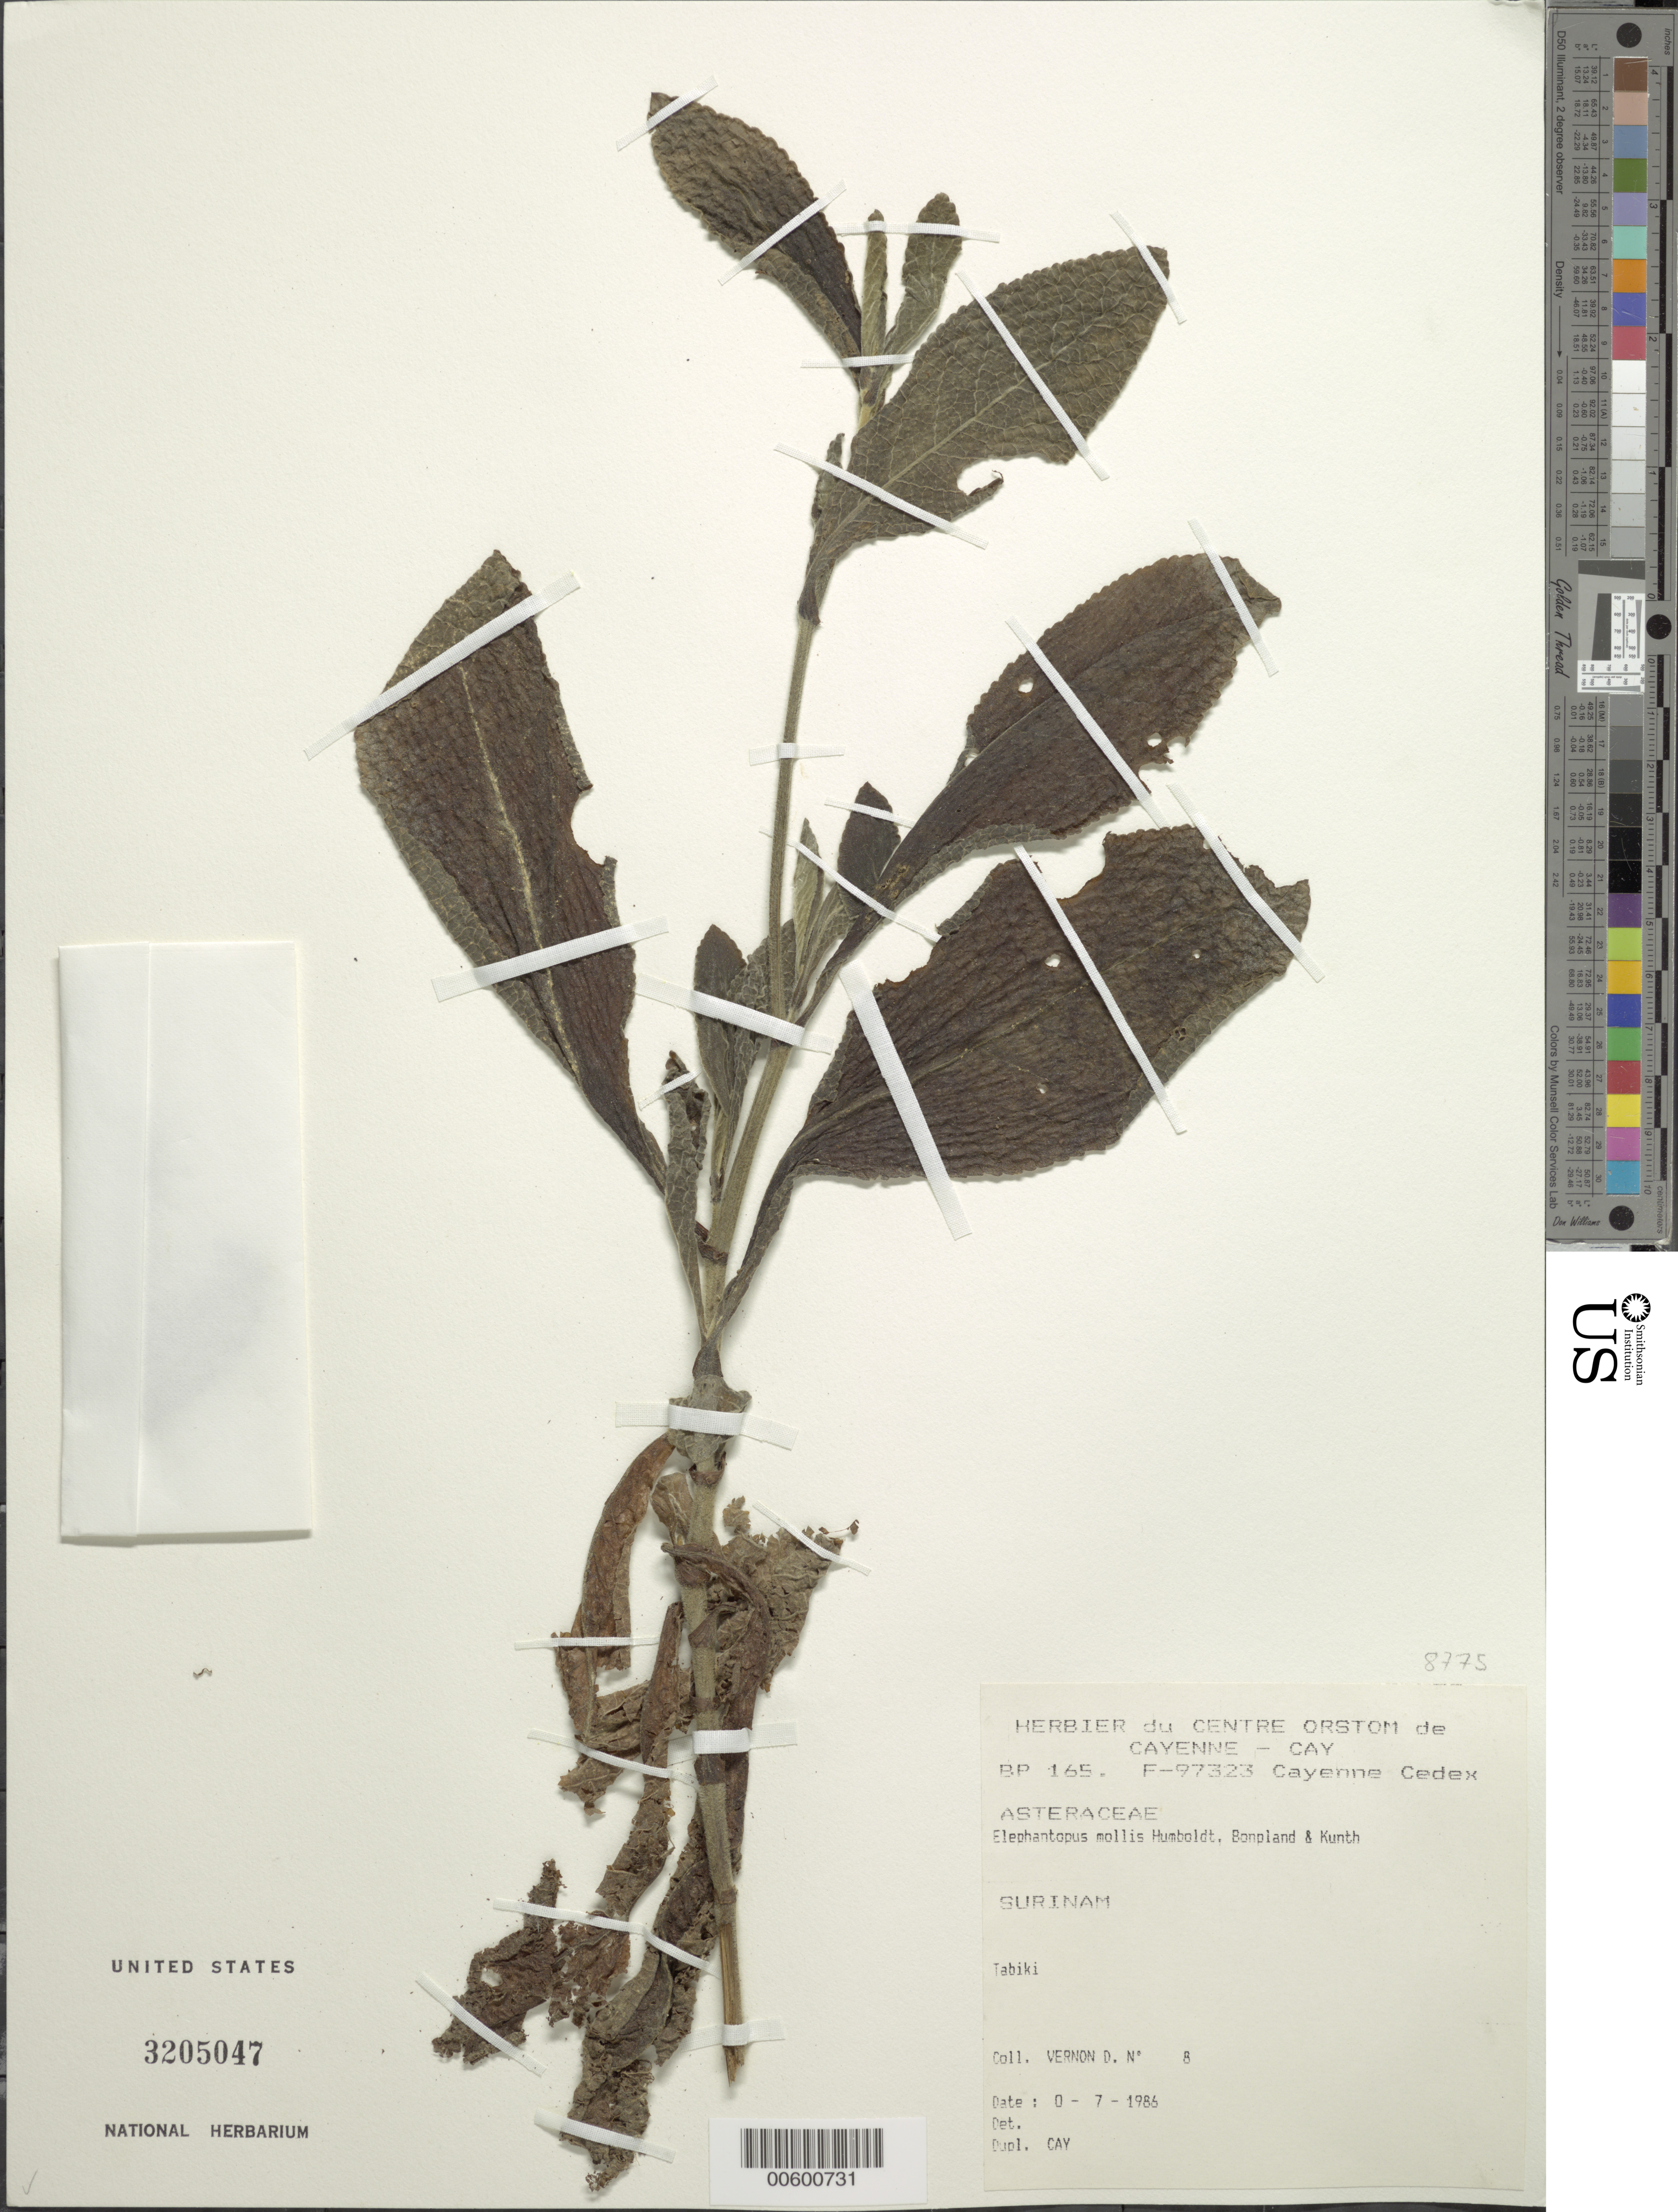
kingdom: Plantae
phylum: Tracheophyta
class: Magnoliopsida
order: Asterales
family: Asteraceae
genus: Elephantopus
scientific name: Elephantopus mollis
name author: Kunth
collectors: D. Vernon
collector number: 8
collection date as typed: Jul-86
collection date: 1986-07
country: Suriname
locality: Tabiki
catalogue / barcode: US 3205047